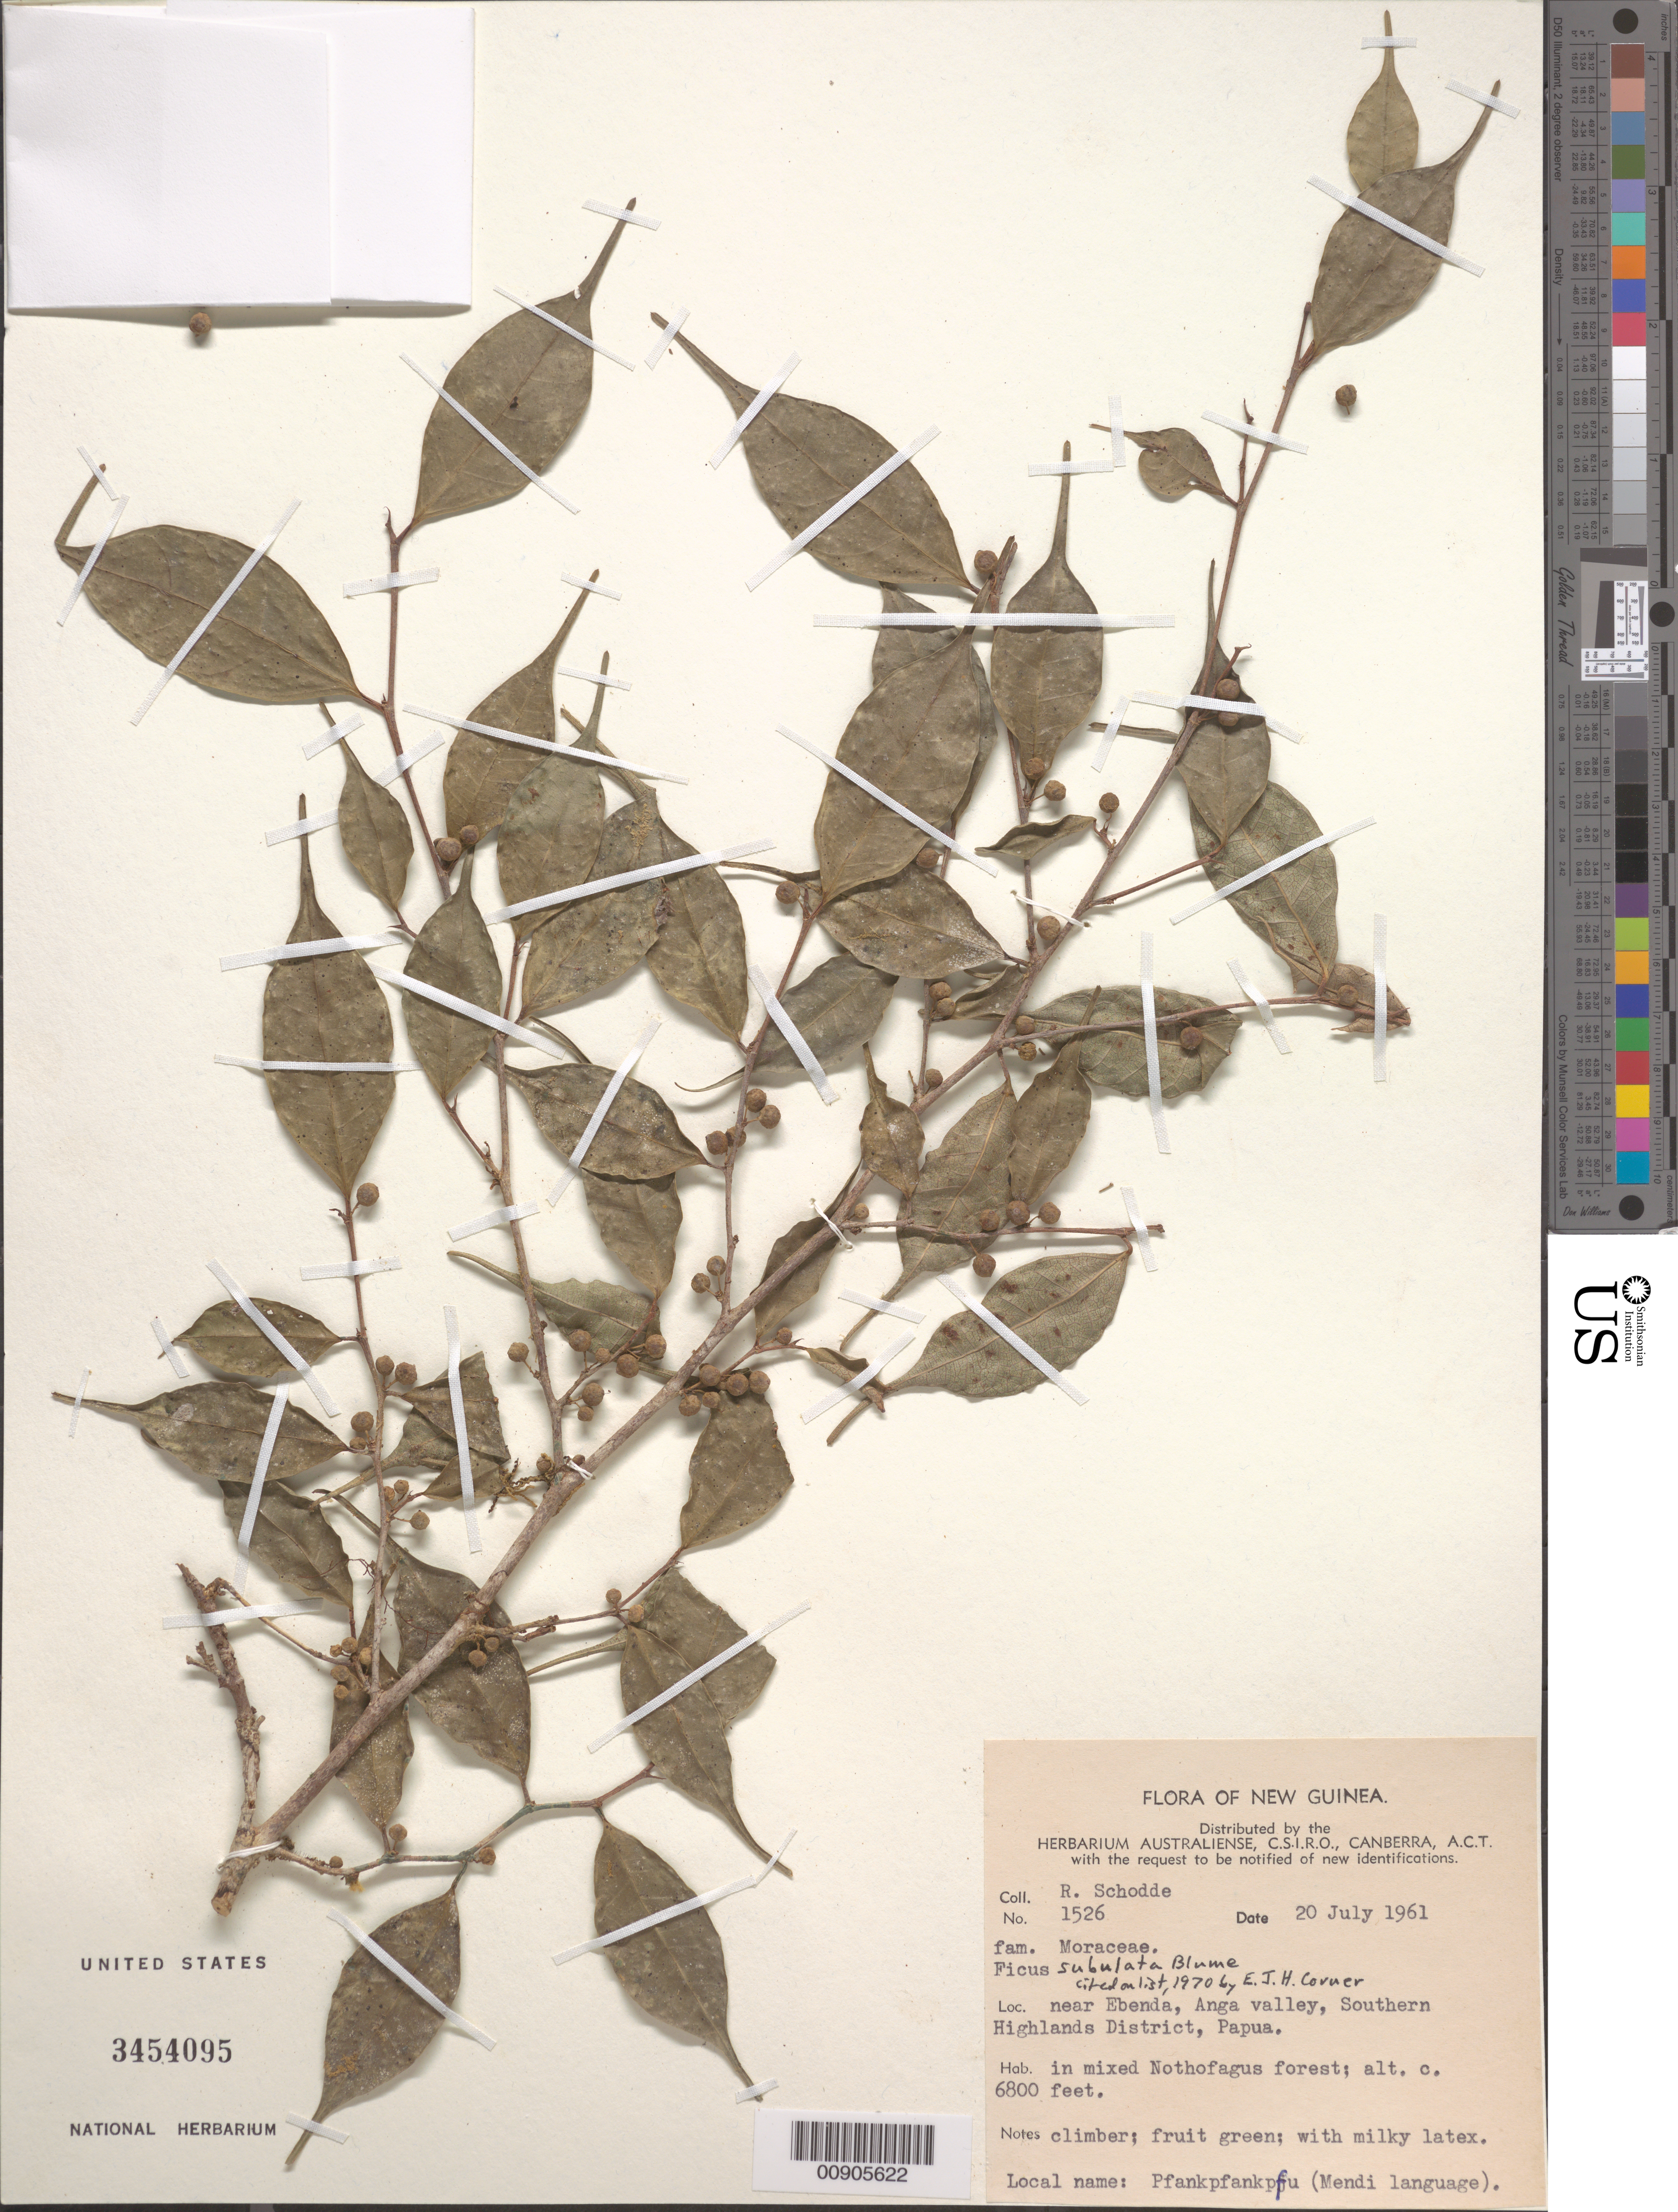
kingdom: Plantae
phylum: Tracheophyta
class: Magnoliopsida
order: Rosales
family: Moraceae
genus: Ficus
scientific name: Ficus subulata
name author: Blume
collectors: R. Schodde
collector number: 1526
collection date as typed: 20 Jul 1961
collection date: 1961-07-20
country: Papua New Guinea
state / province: Southern Highlands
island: New Guinea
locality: Near Ebenda, Anga valley, Southern Highlands District, Papua.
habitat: Mixed forest Nothofagus forest.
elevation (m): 2073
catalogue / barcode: US 3454095